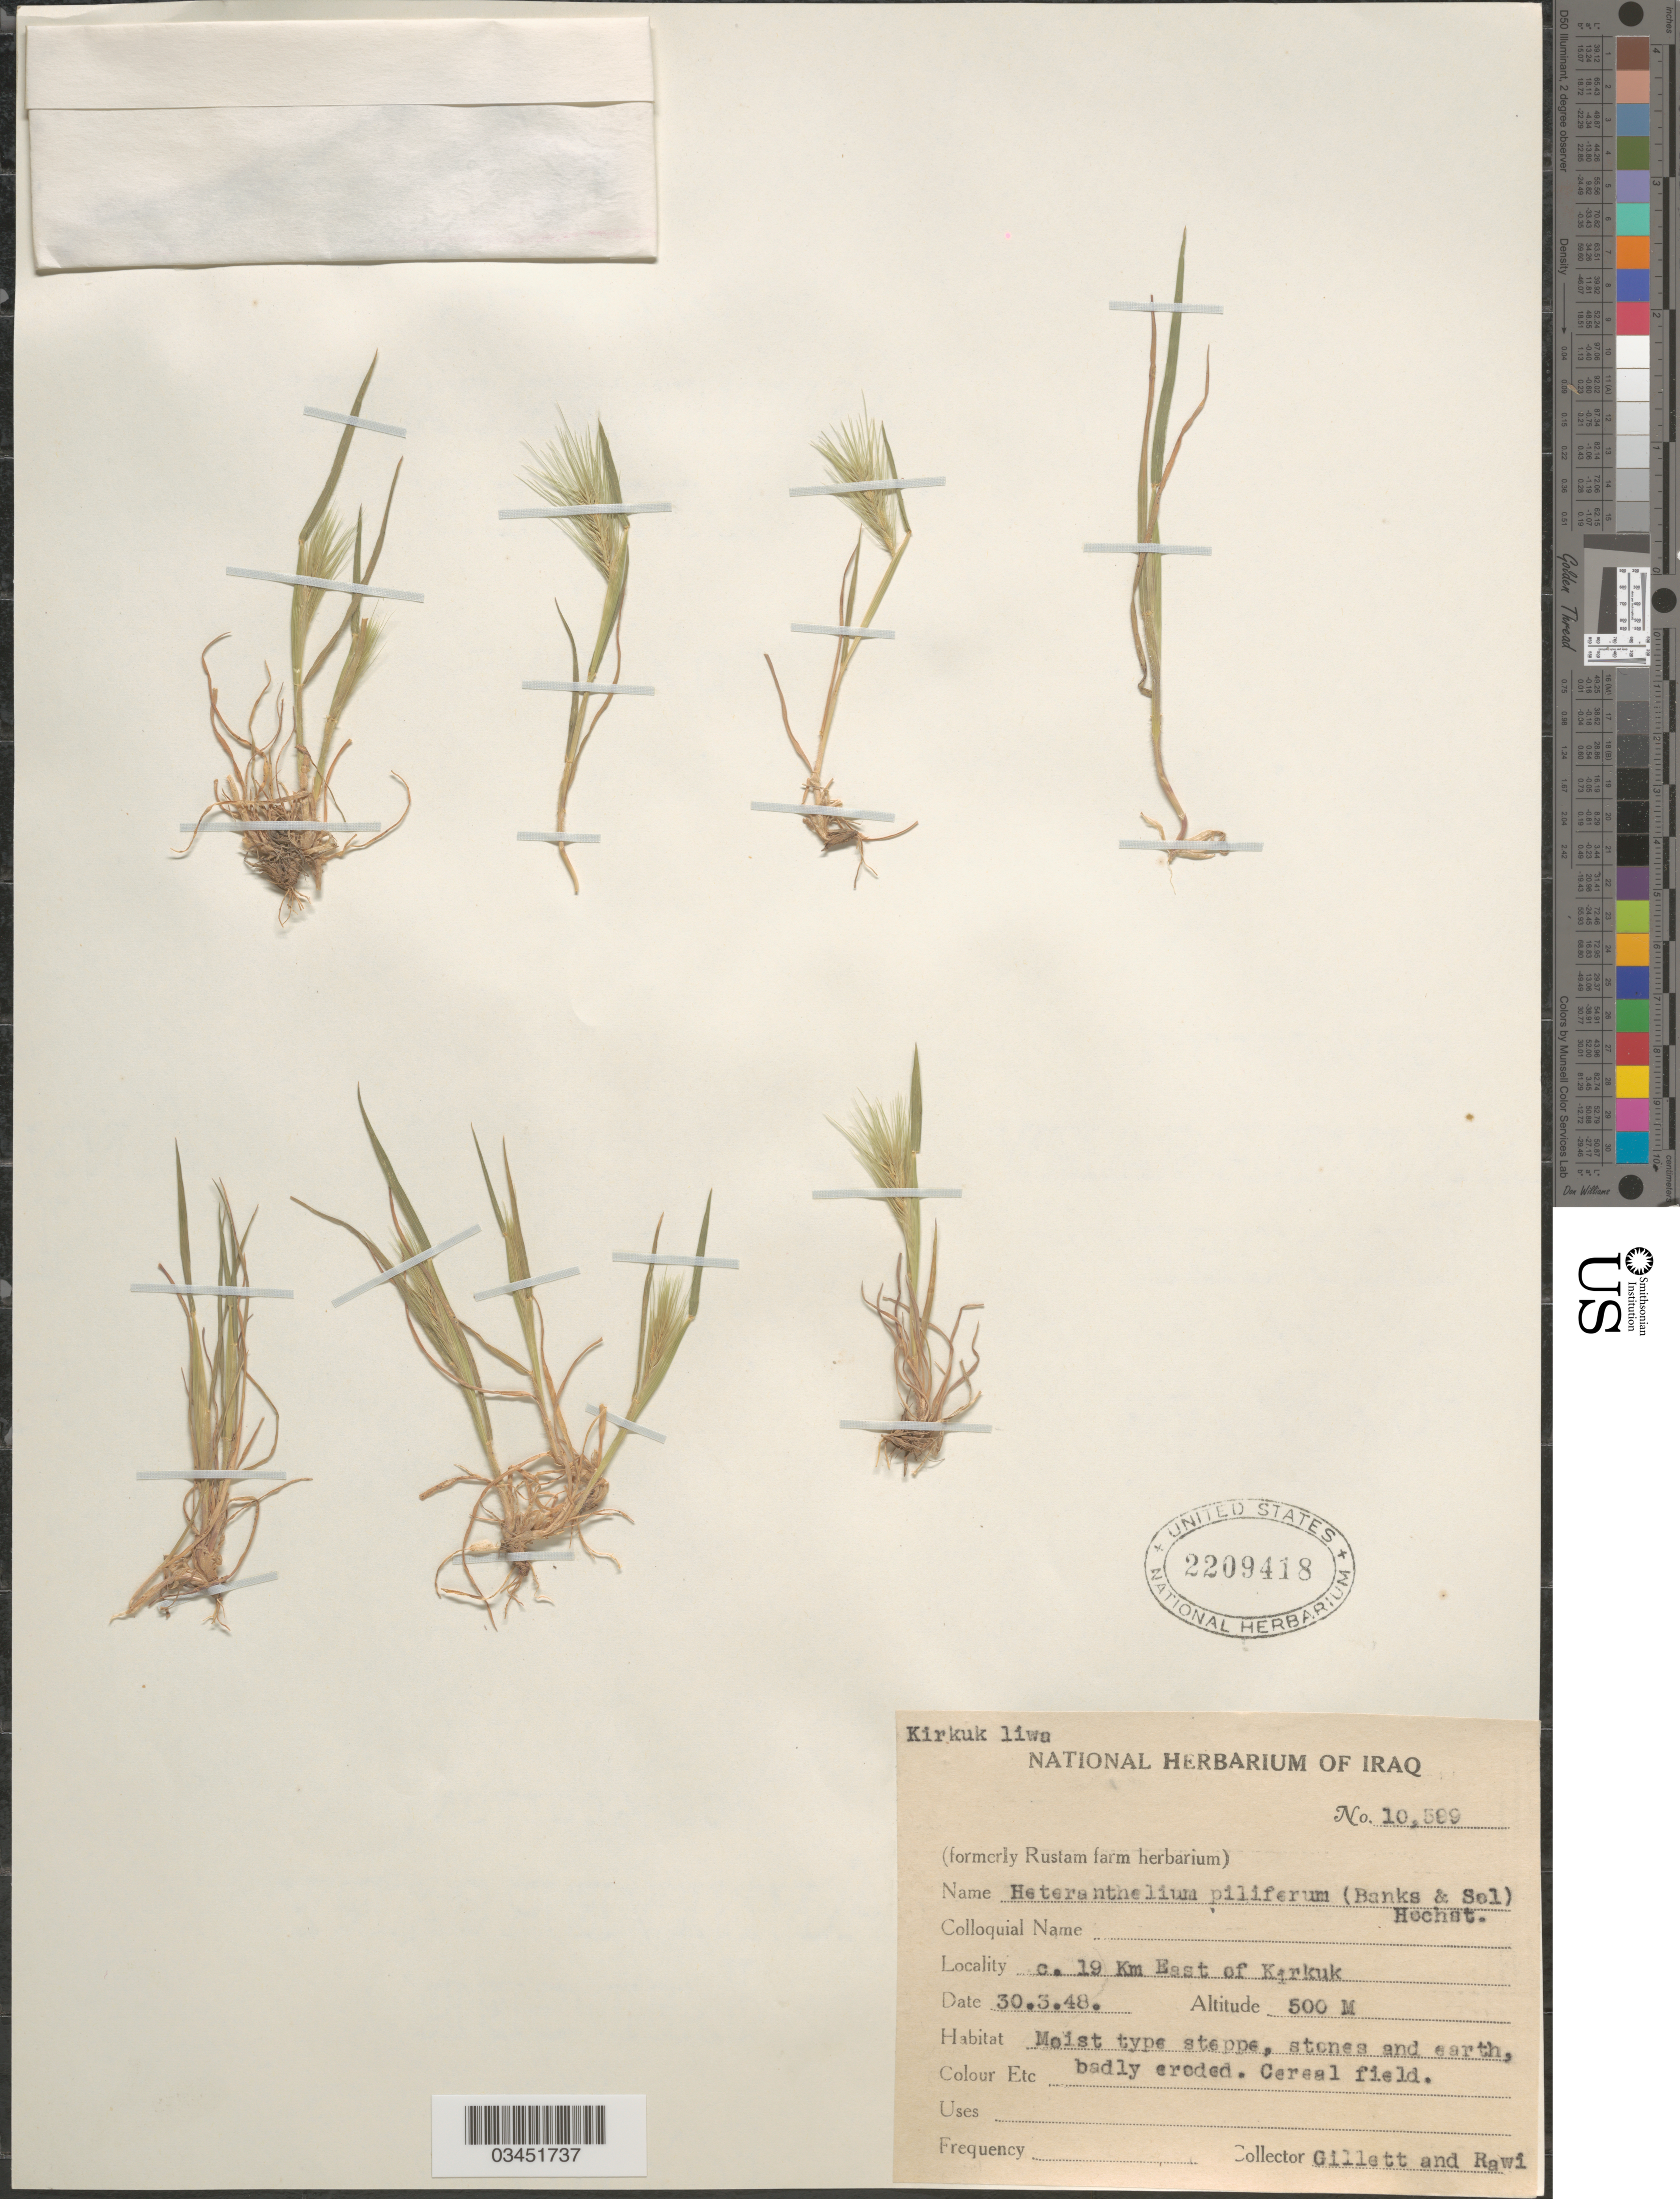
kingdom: Plantae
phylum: Tracheophyta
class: Liliopsida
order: Poales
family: Poaceae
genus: Heteranthelium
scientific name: Heteranthelium piliferum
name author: (Sol.) Hochst.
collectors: Gillett, -- & -. Rawi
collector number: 10599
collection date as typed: Transcribed d/m/y: 30/3/48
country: Iraq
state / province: Kirkūk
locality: Kirkuk liwa. C. 19 Km East of Kirkuk.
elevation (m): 500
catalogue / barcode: US 2209418